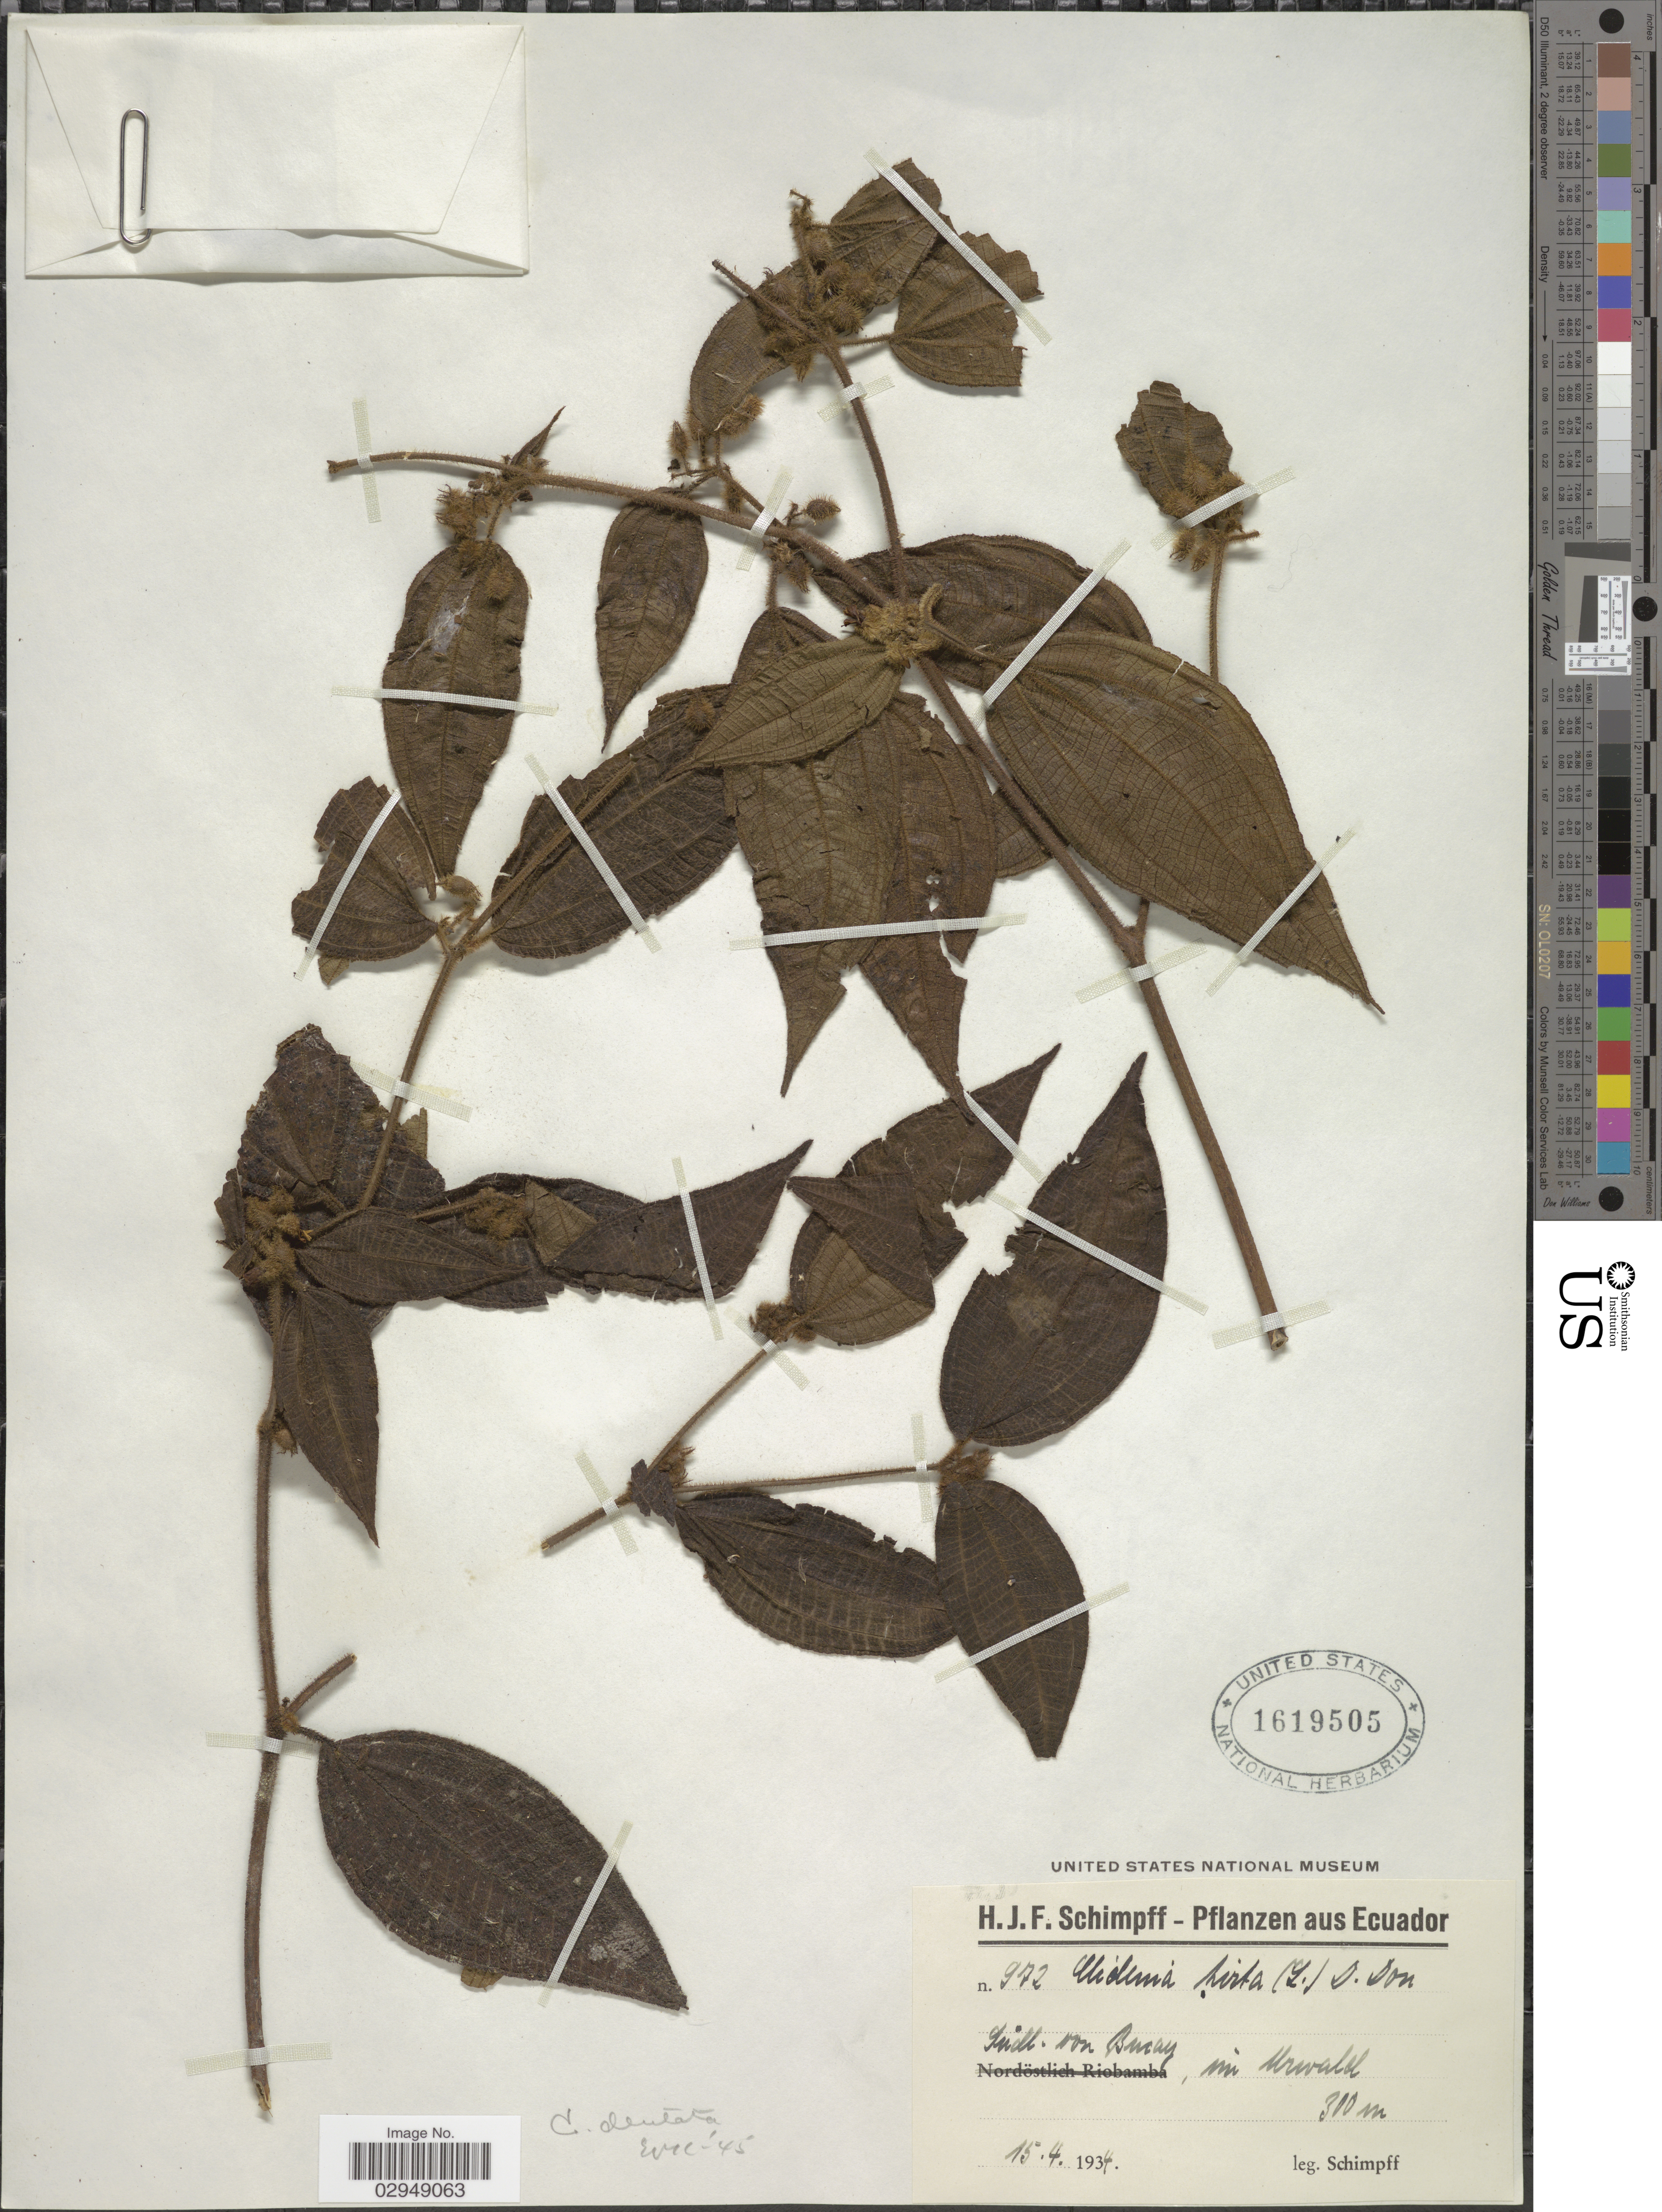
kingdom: Plantae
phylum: Tracheophyta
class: Magnoliopsida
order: Myrtales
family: Melastomataceae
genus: Clidemia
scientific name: Clidemia dentata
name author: D. Don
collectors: H. Schimpff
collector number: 972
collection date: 1934-04-15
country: Ecuador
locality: Südl. von Bucay.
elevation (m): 300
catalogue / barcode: US 1619505